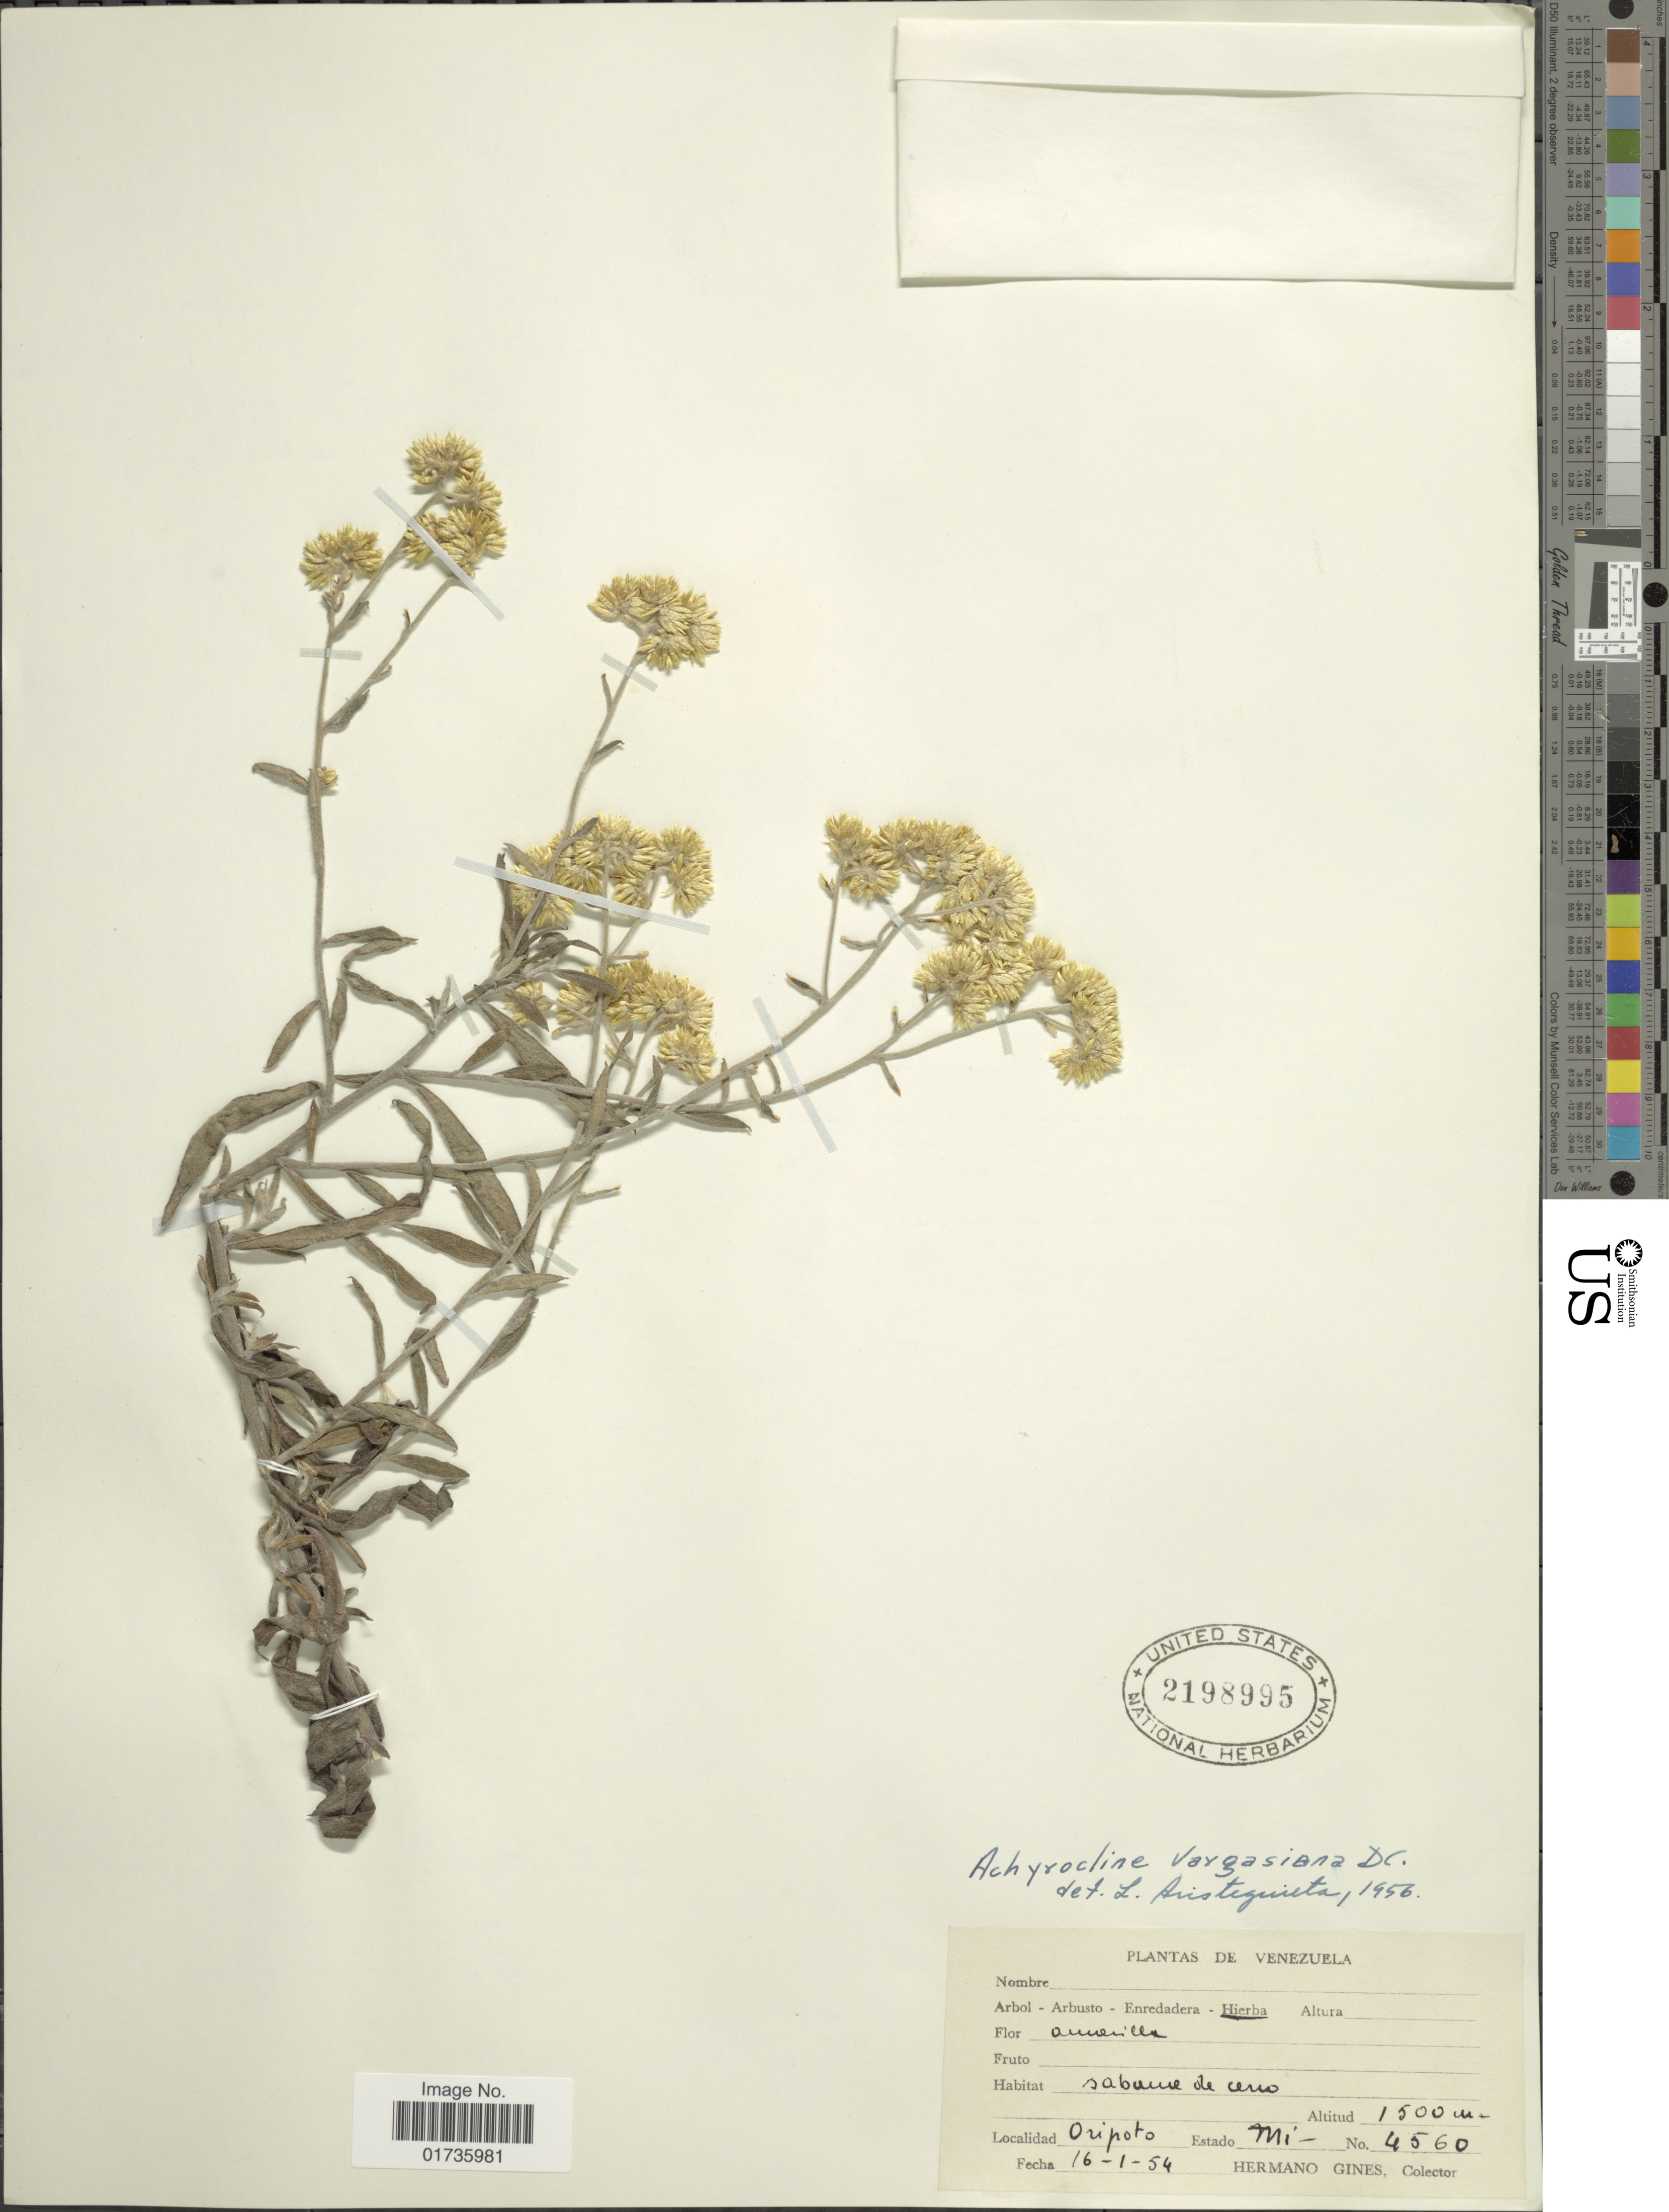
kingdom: Plantae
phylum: Tracheophyta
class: Magnoliopsida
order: Asterales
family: Asteraceae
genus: Achyrocline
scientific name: Achyrocline vargasiana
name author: DC.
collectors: Bro. Gines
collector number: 4560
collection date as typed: Transcribed d/m/y: 16/1/54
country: Venezuela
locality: Oripoto, Estado Mi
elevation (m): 1500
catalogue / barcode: US 2198995